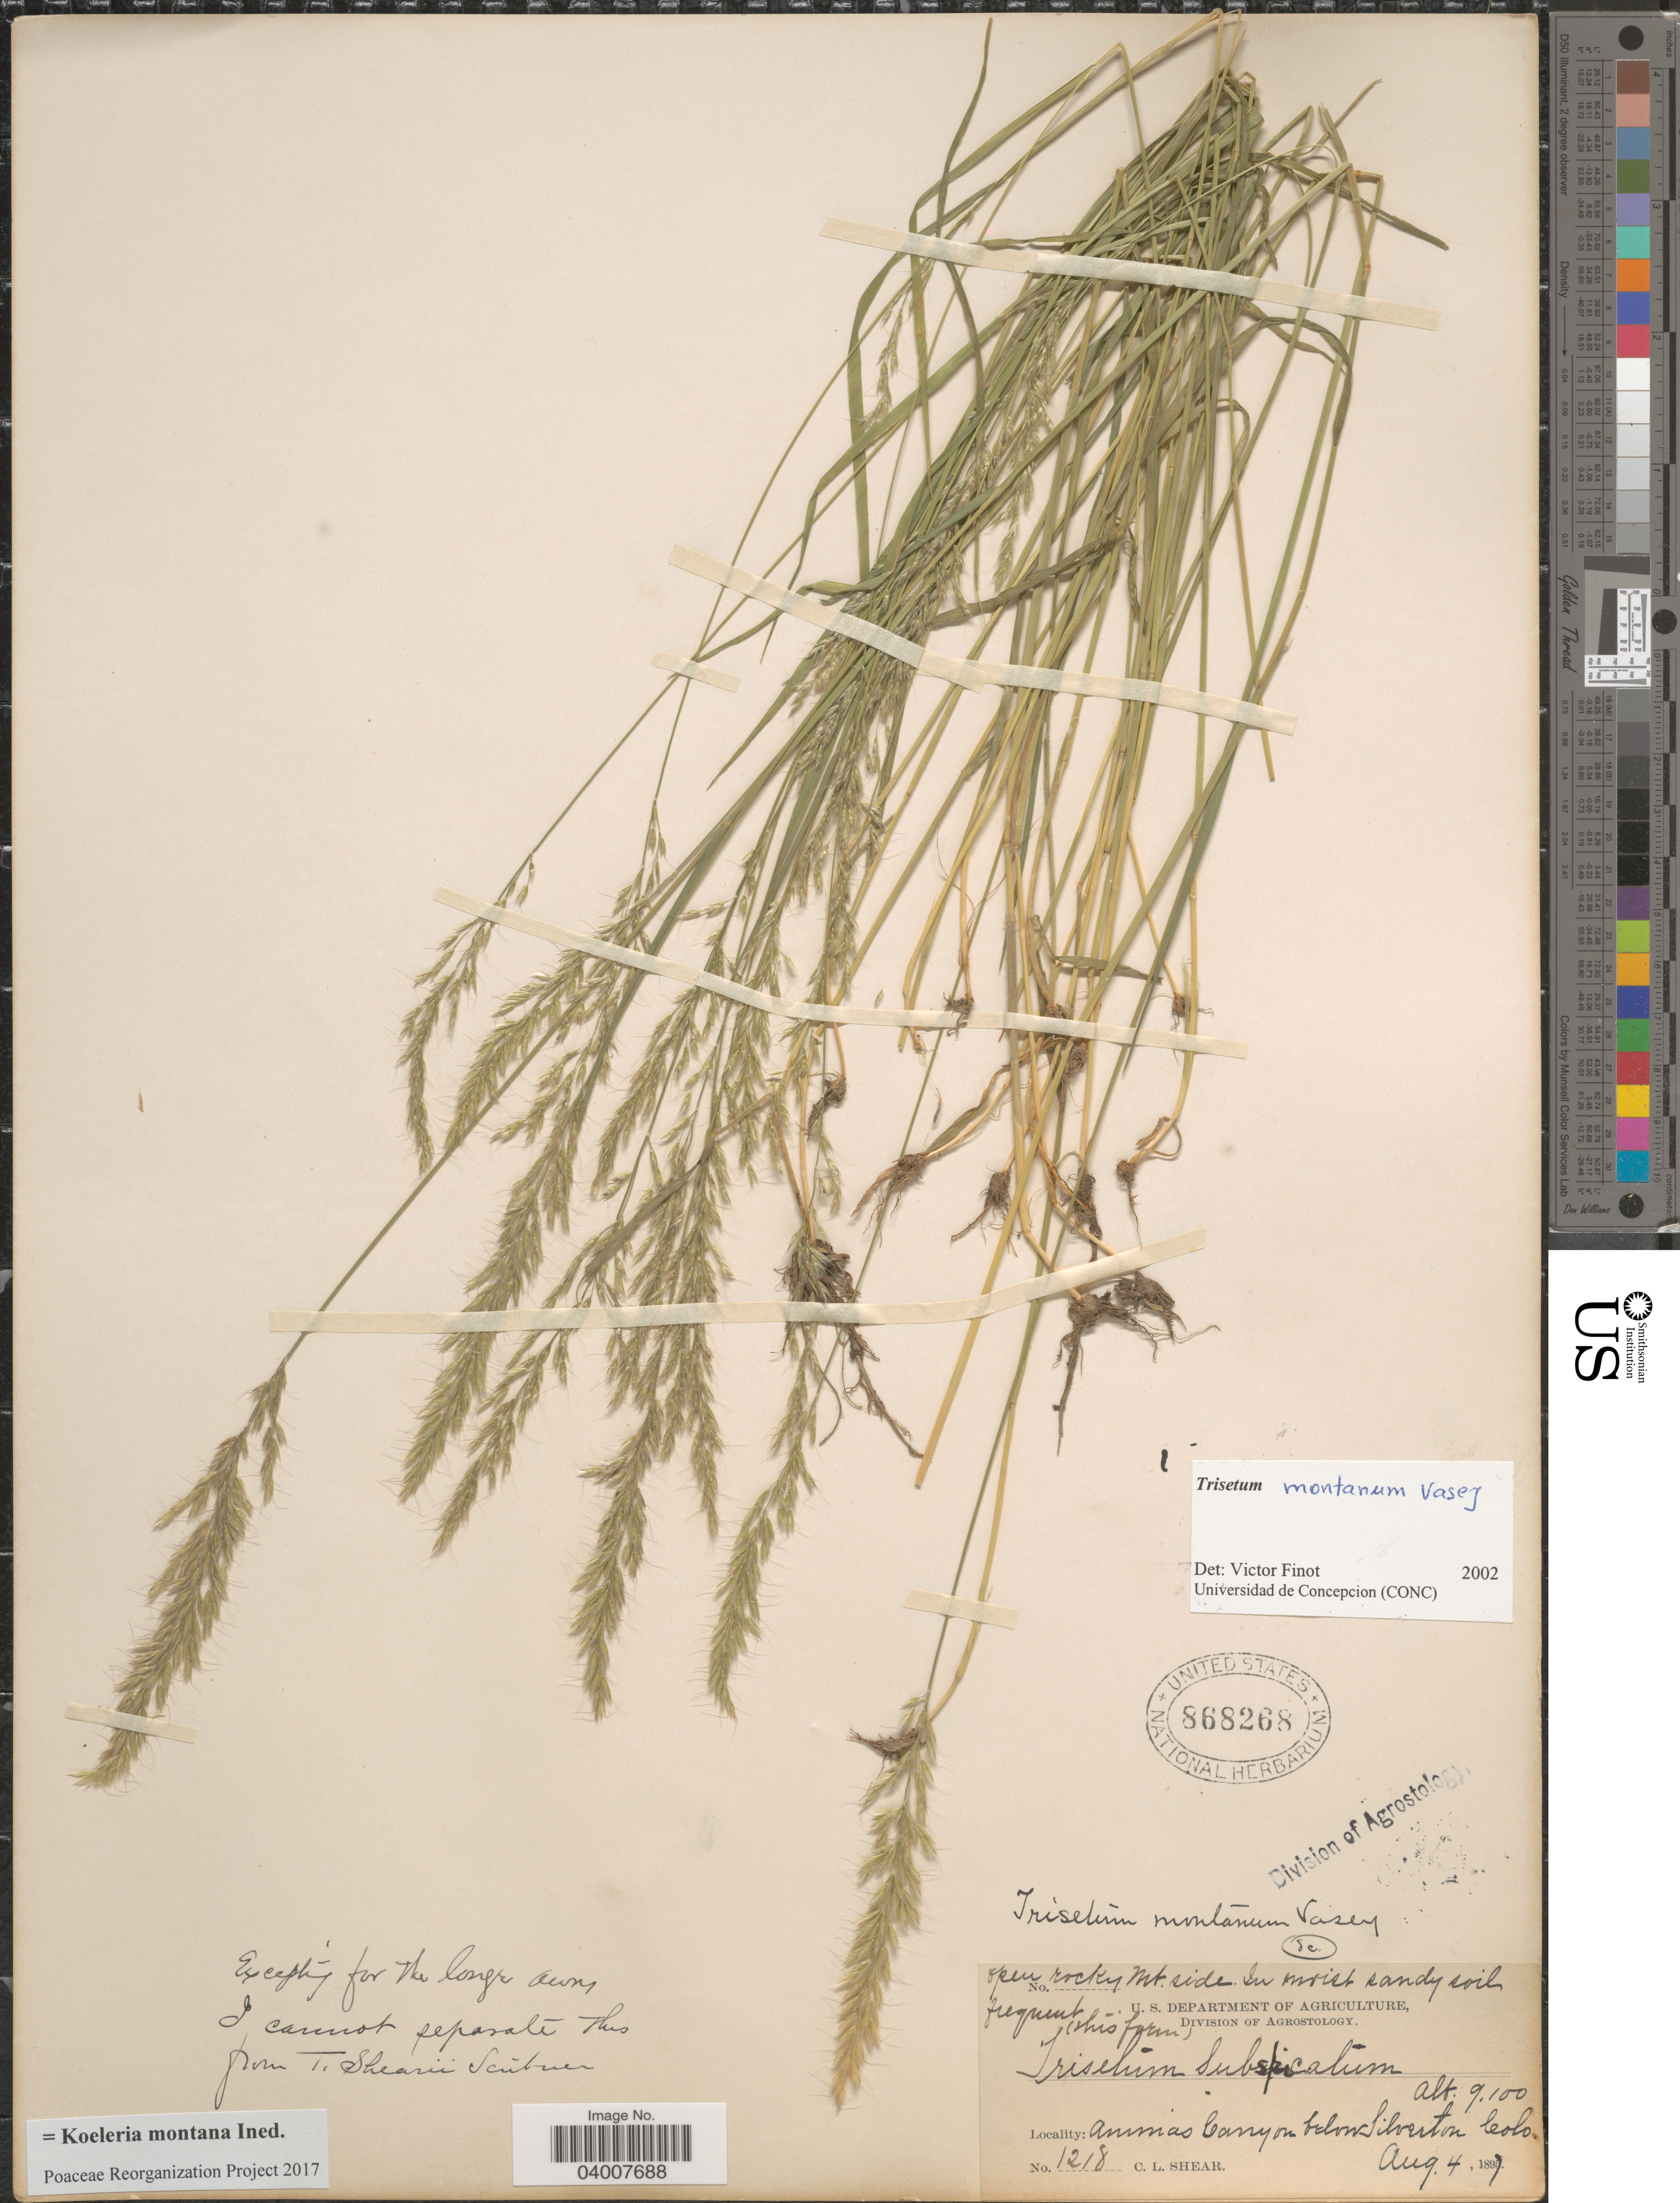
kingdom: Plantae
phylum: Tracheophyta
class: Liliopsida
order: Poales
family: Poaceae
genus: Koeleria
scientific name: Koeleria montana ined.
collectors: C. L. Shear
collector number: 1218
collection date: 1897-08-04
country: United States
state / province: Colorado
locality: Animas Canyon on below Silverton.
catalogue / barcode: US 868268